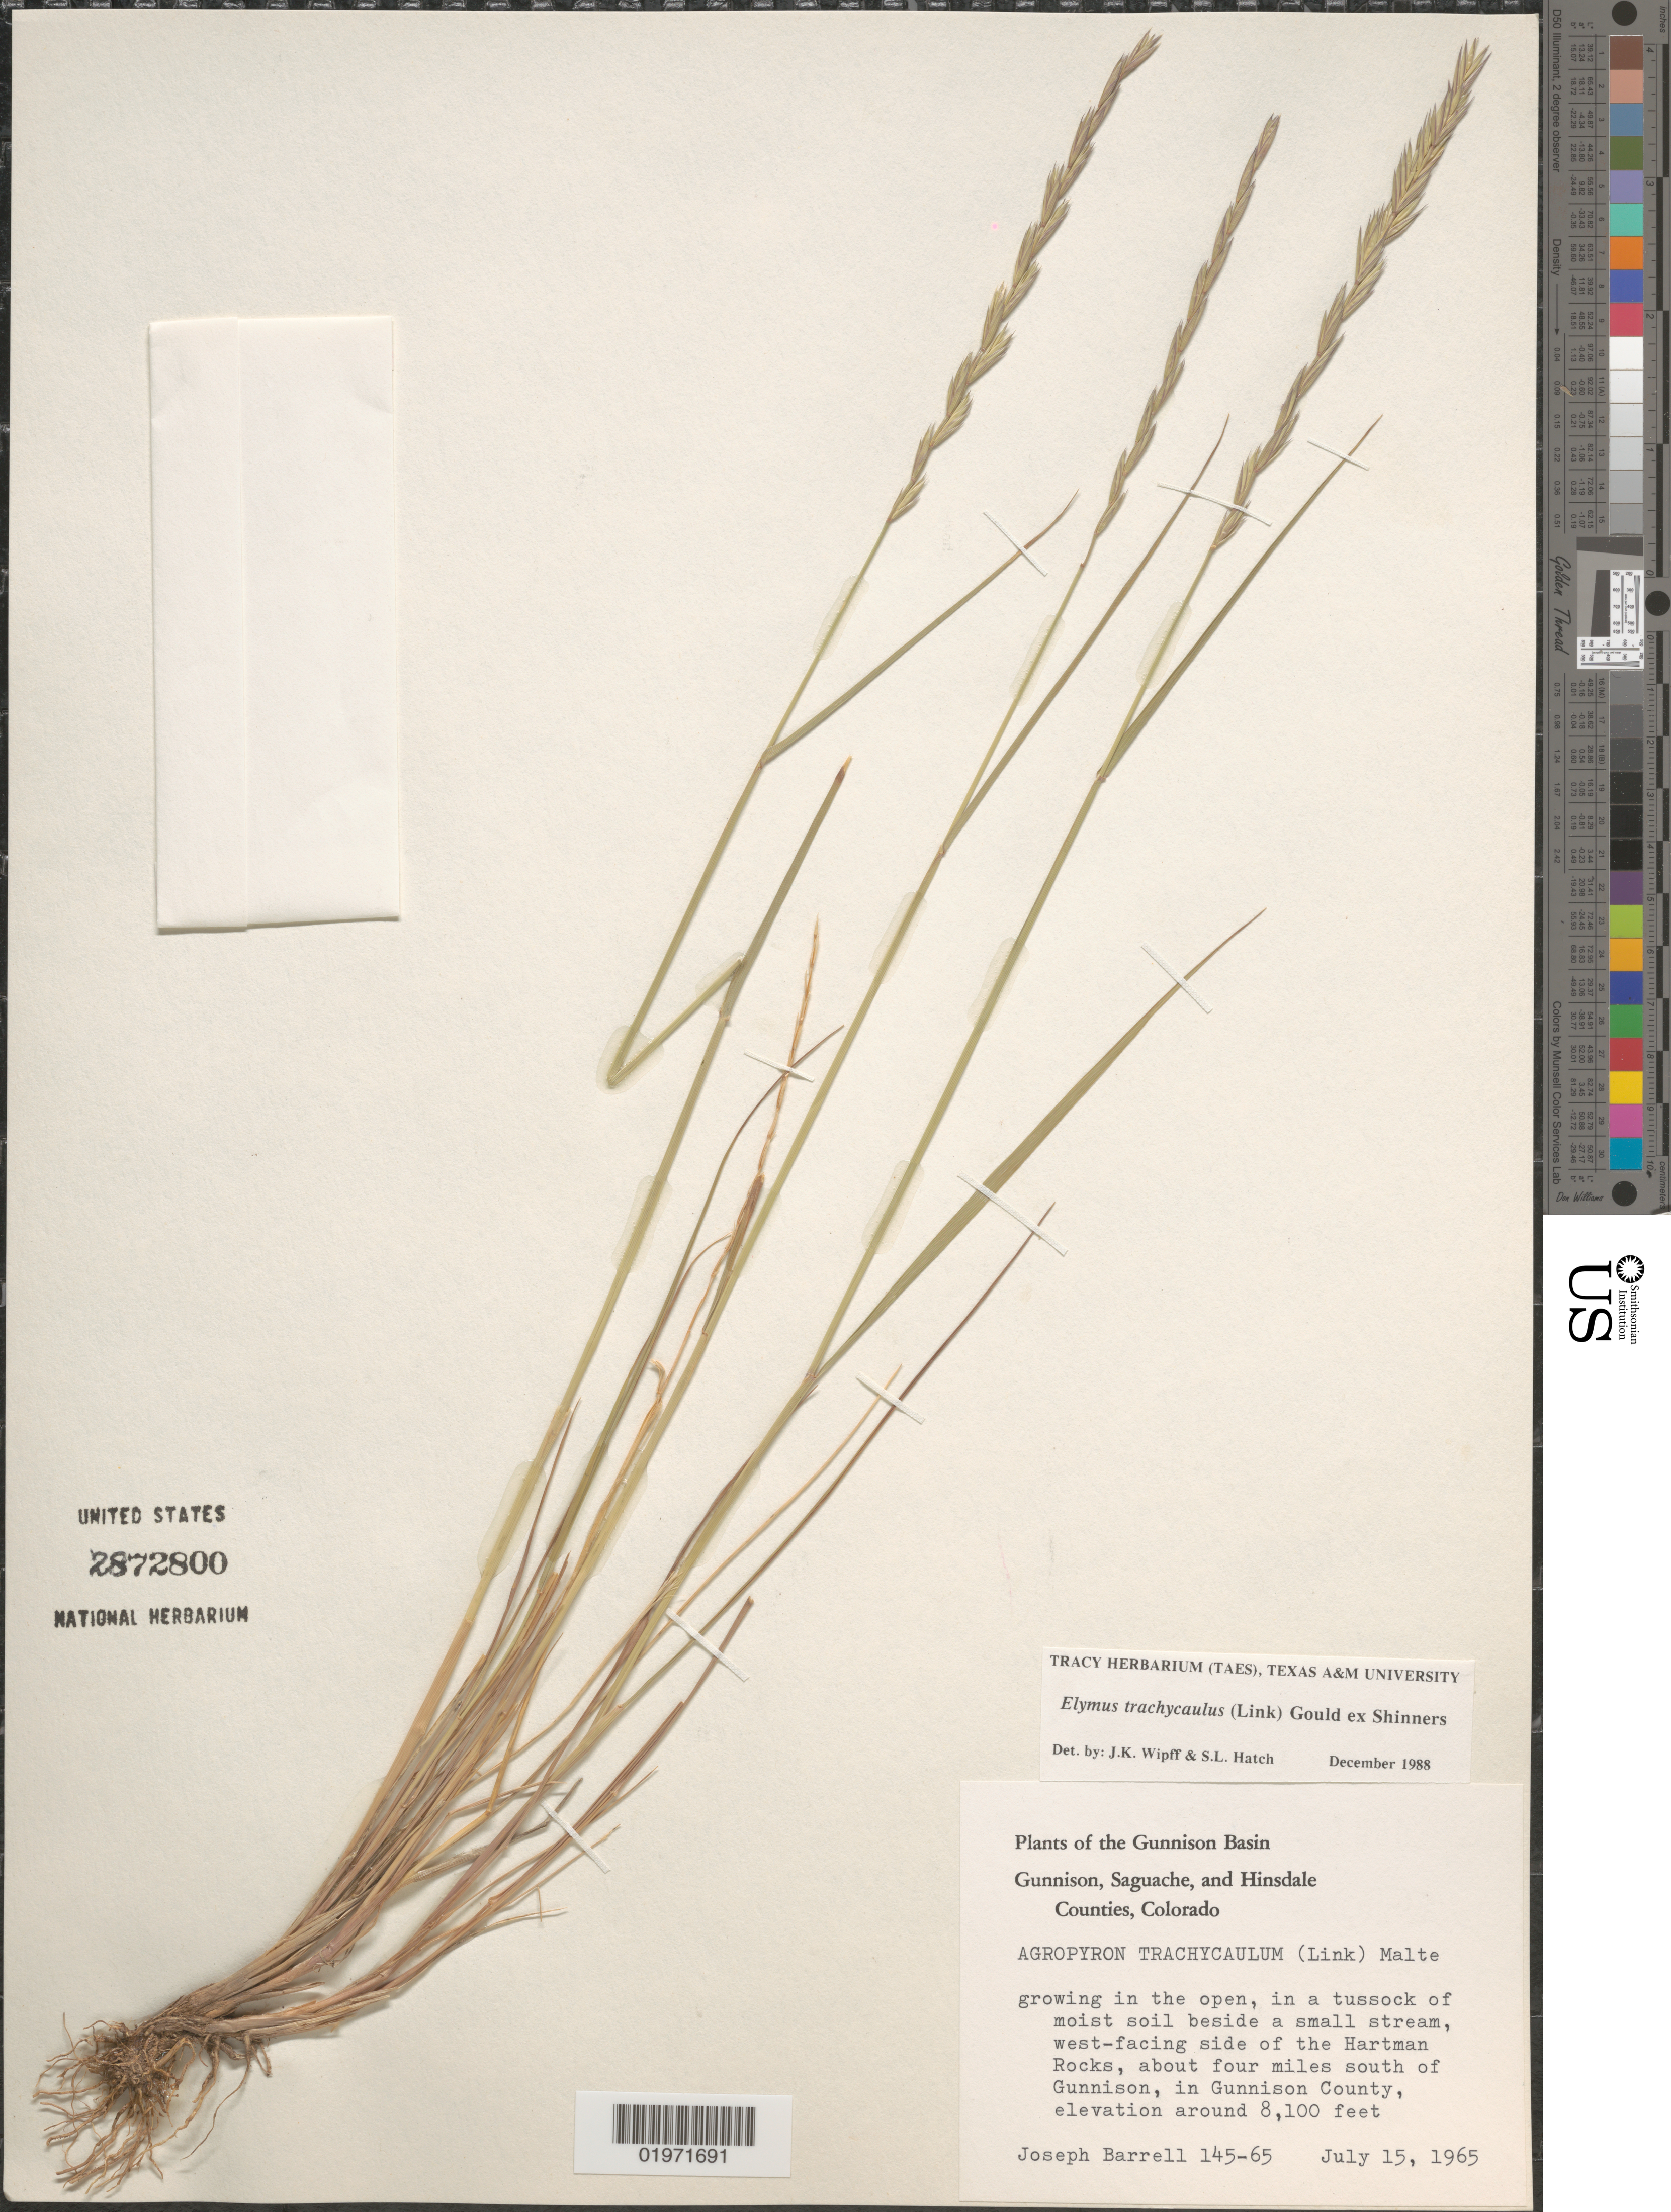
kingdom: Plantae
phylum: Tracheophyta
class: Liliopsida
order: Poales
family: Poaceae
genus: Elymus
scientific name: Elymus trachycaulus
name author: (Link) Gould ex Shinners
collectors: J. Barrell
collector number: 145-65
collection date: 1965-07-15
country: United States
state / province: Colorado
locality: The Gunnison Basin. West-facing side of the Hartman Rocks, about four miles south of Gunnison, in Gunnison County.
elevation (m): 2469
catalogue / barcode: US 2872800